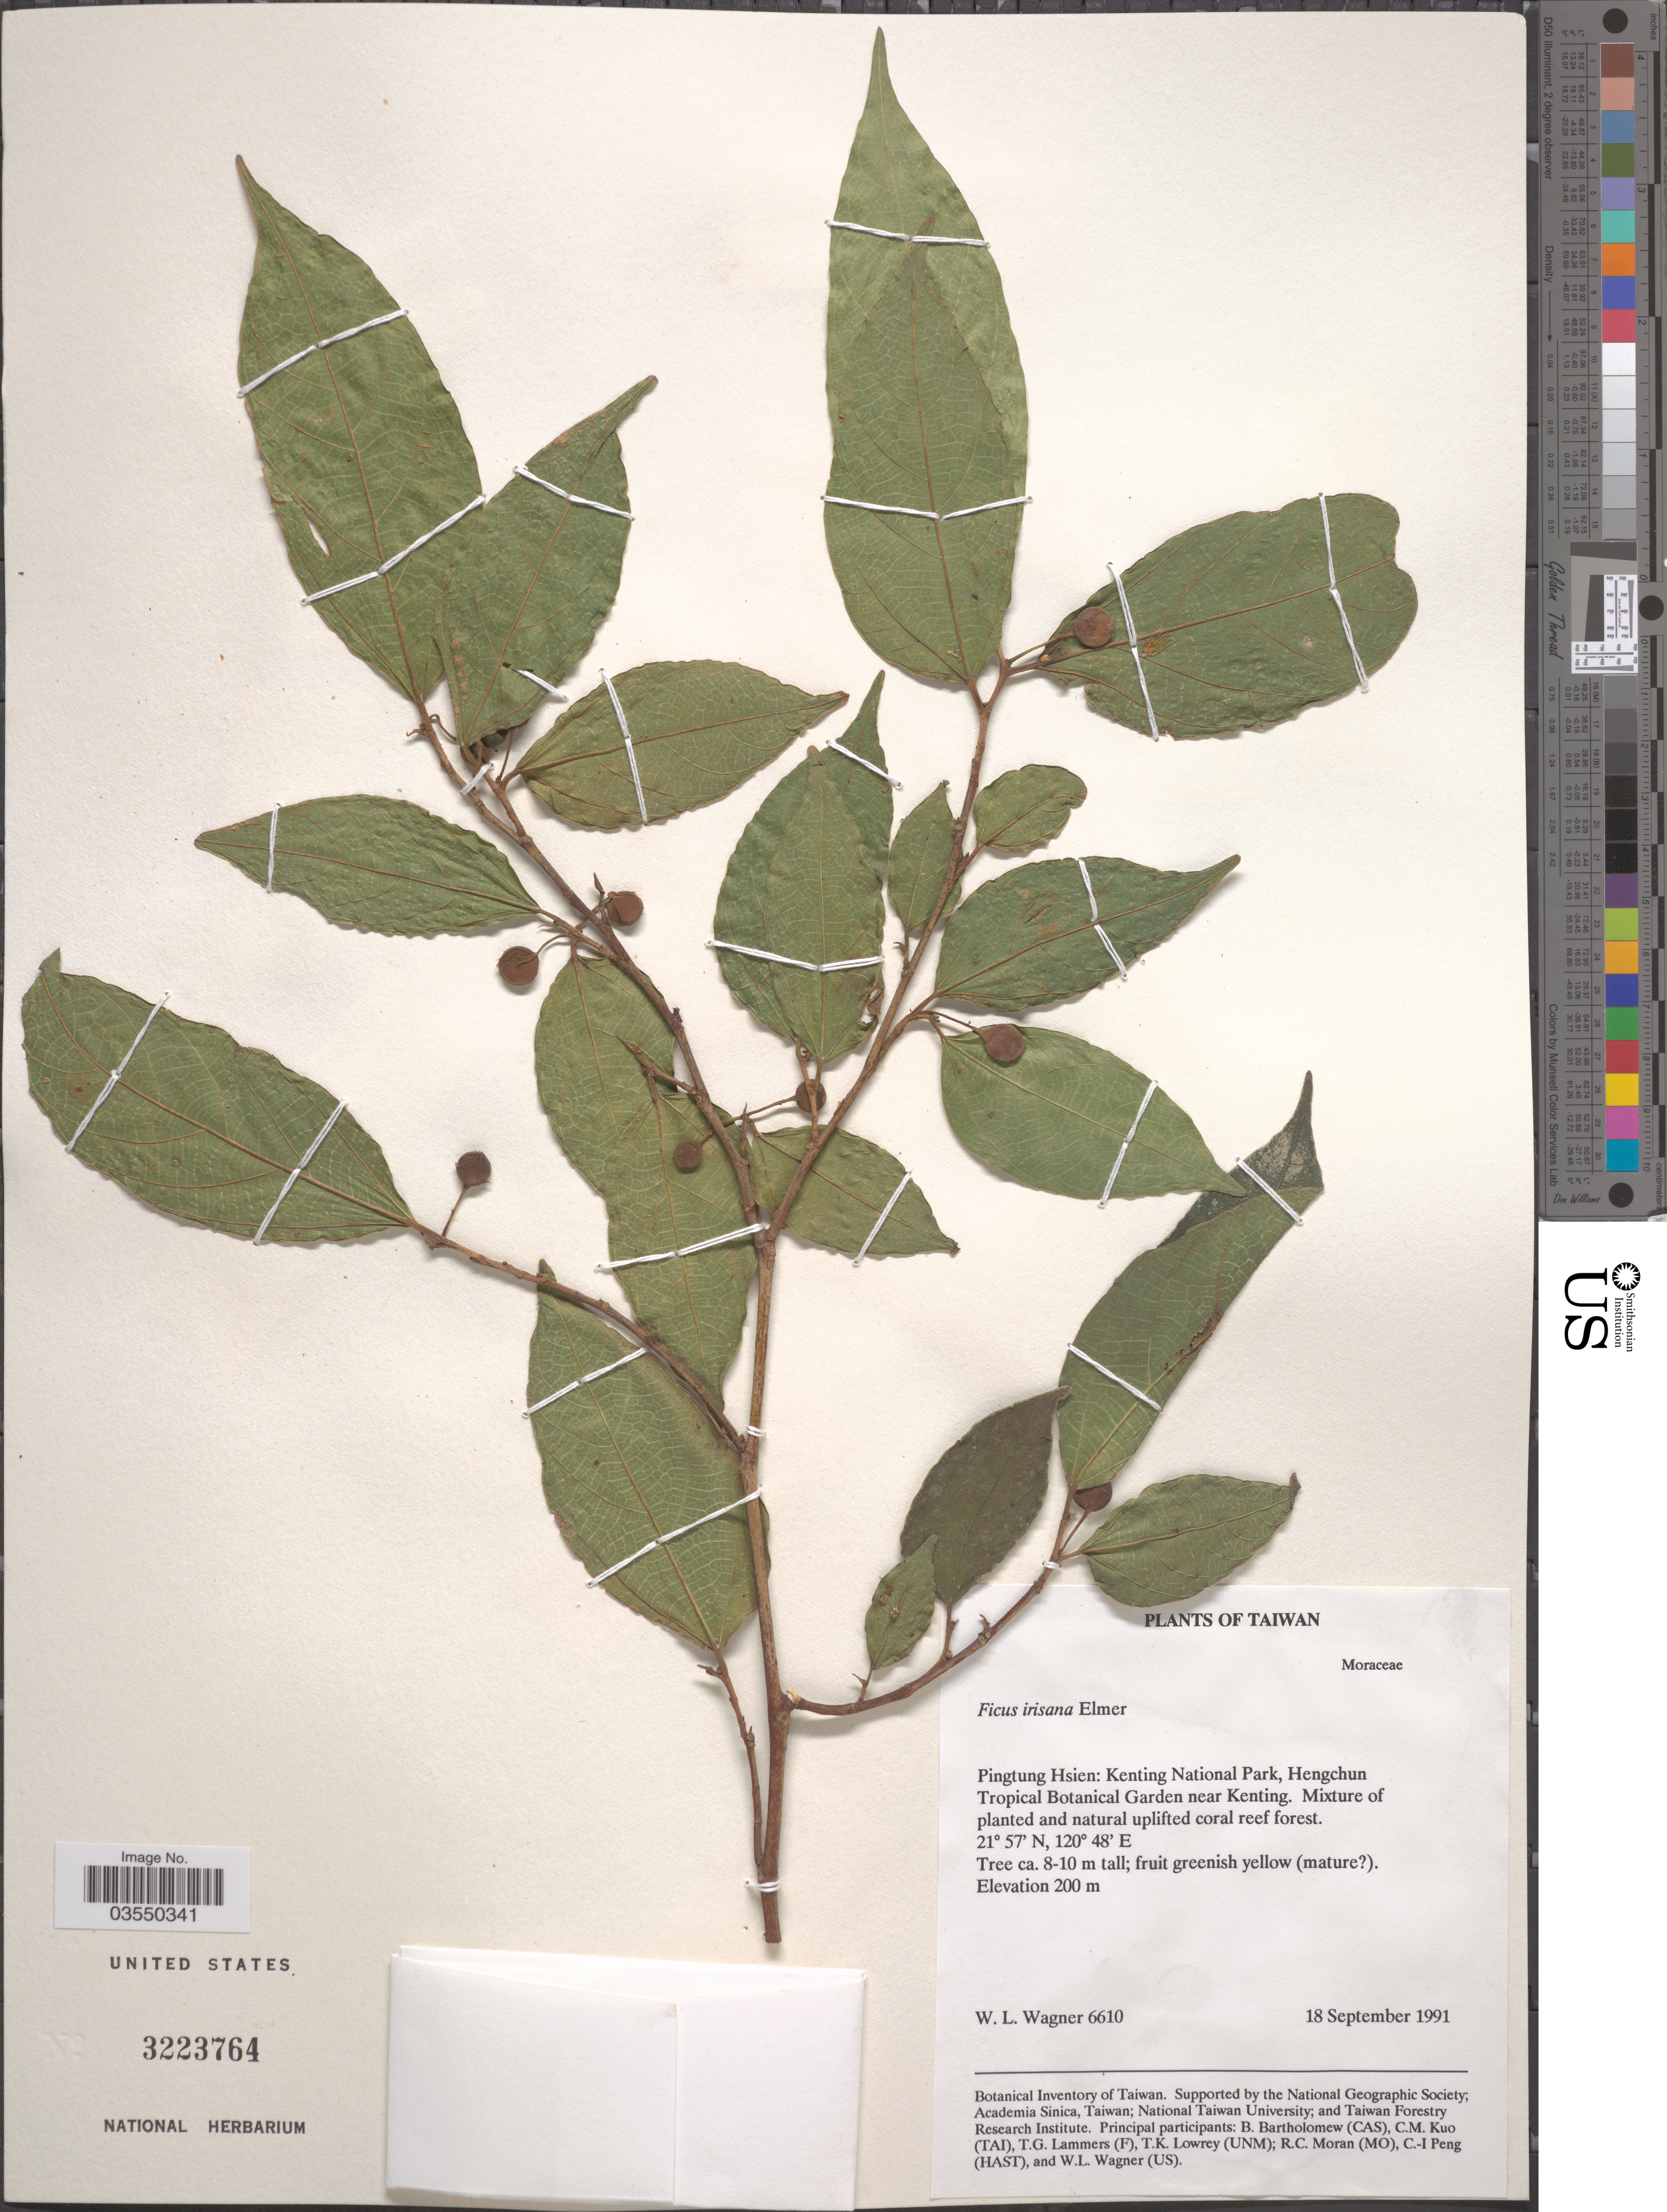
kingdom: Plantae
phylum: Tracheophyta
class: Magnoliopsida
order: Rosales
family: Moraceae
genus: Ficus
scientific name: Ficus irisana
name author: Elmer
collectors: W. L. Wagner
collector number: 6610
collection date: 1991-09-18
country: Taiwan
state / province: Pingtung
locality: Pingtung Hsien: Kenting National Park, Hengchun Tropical Botanical Garden near Kenting.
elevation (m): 200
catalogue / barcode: US 3223764